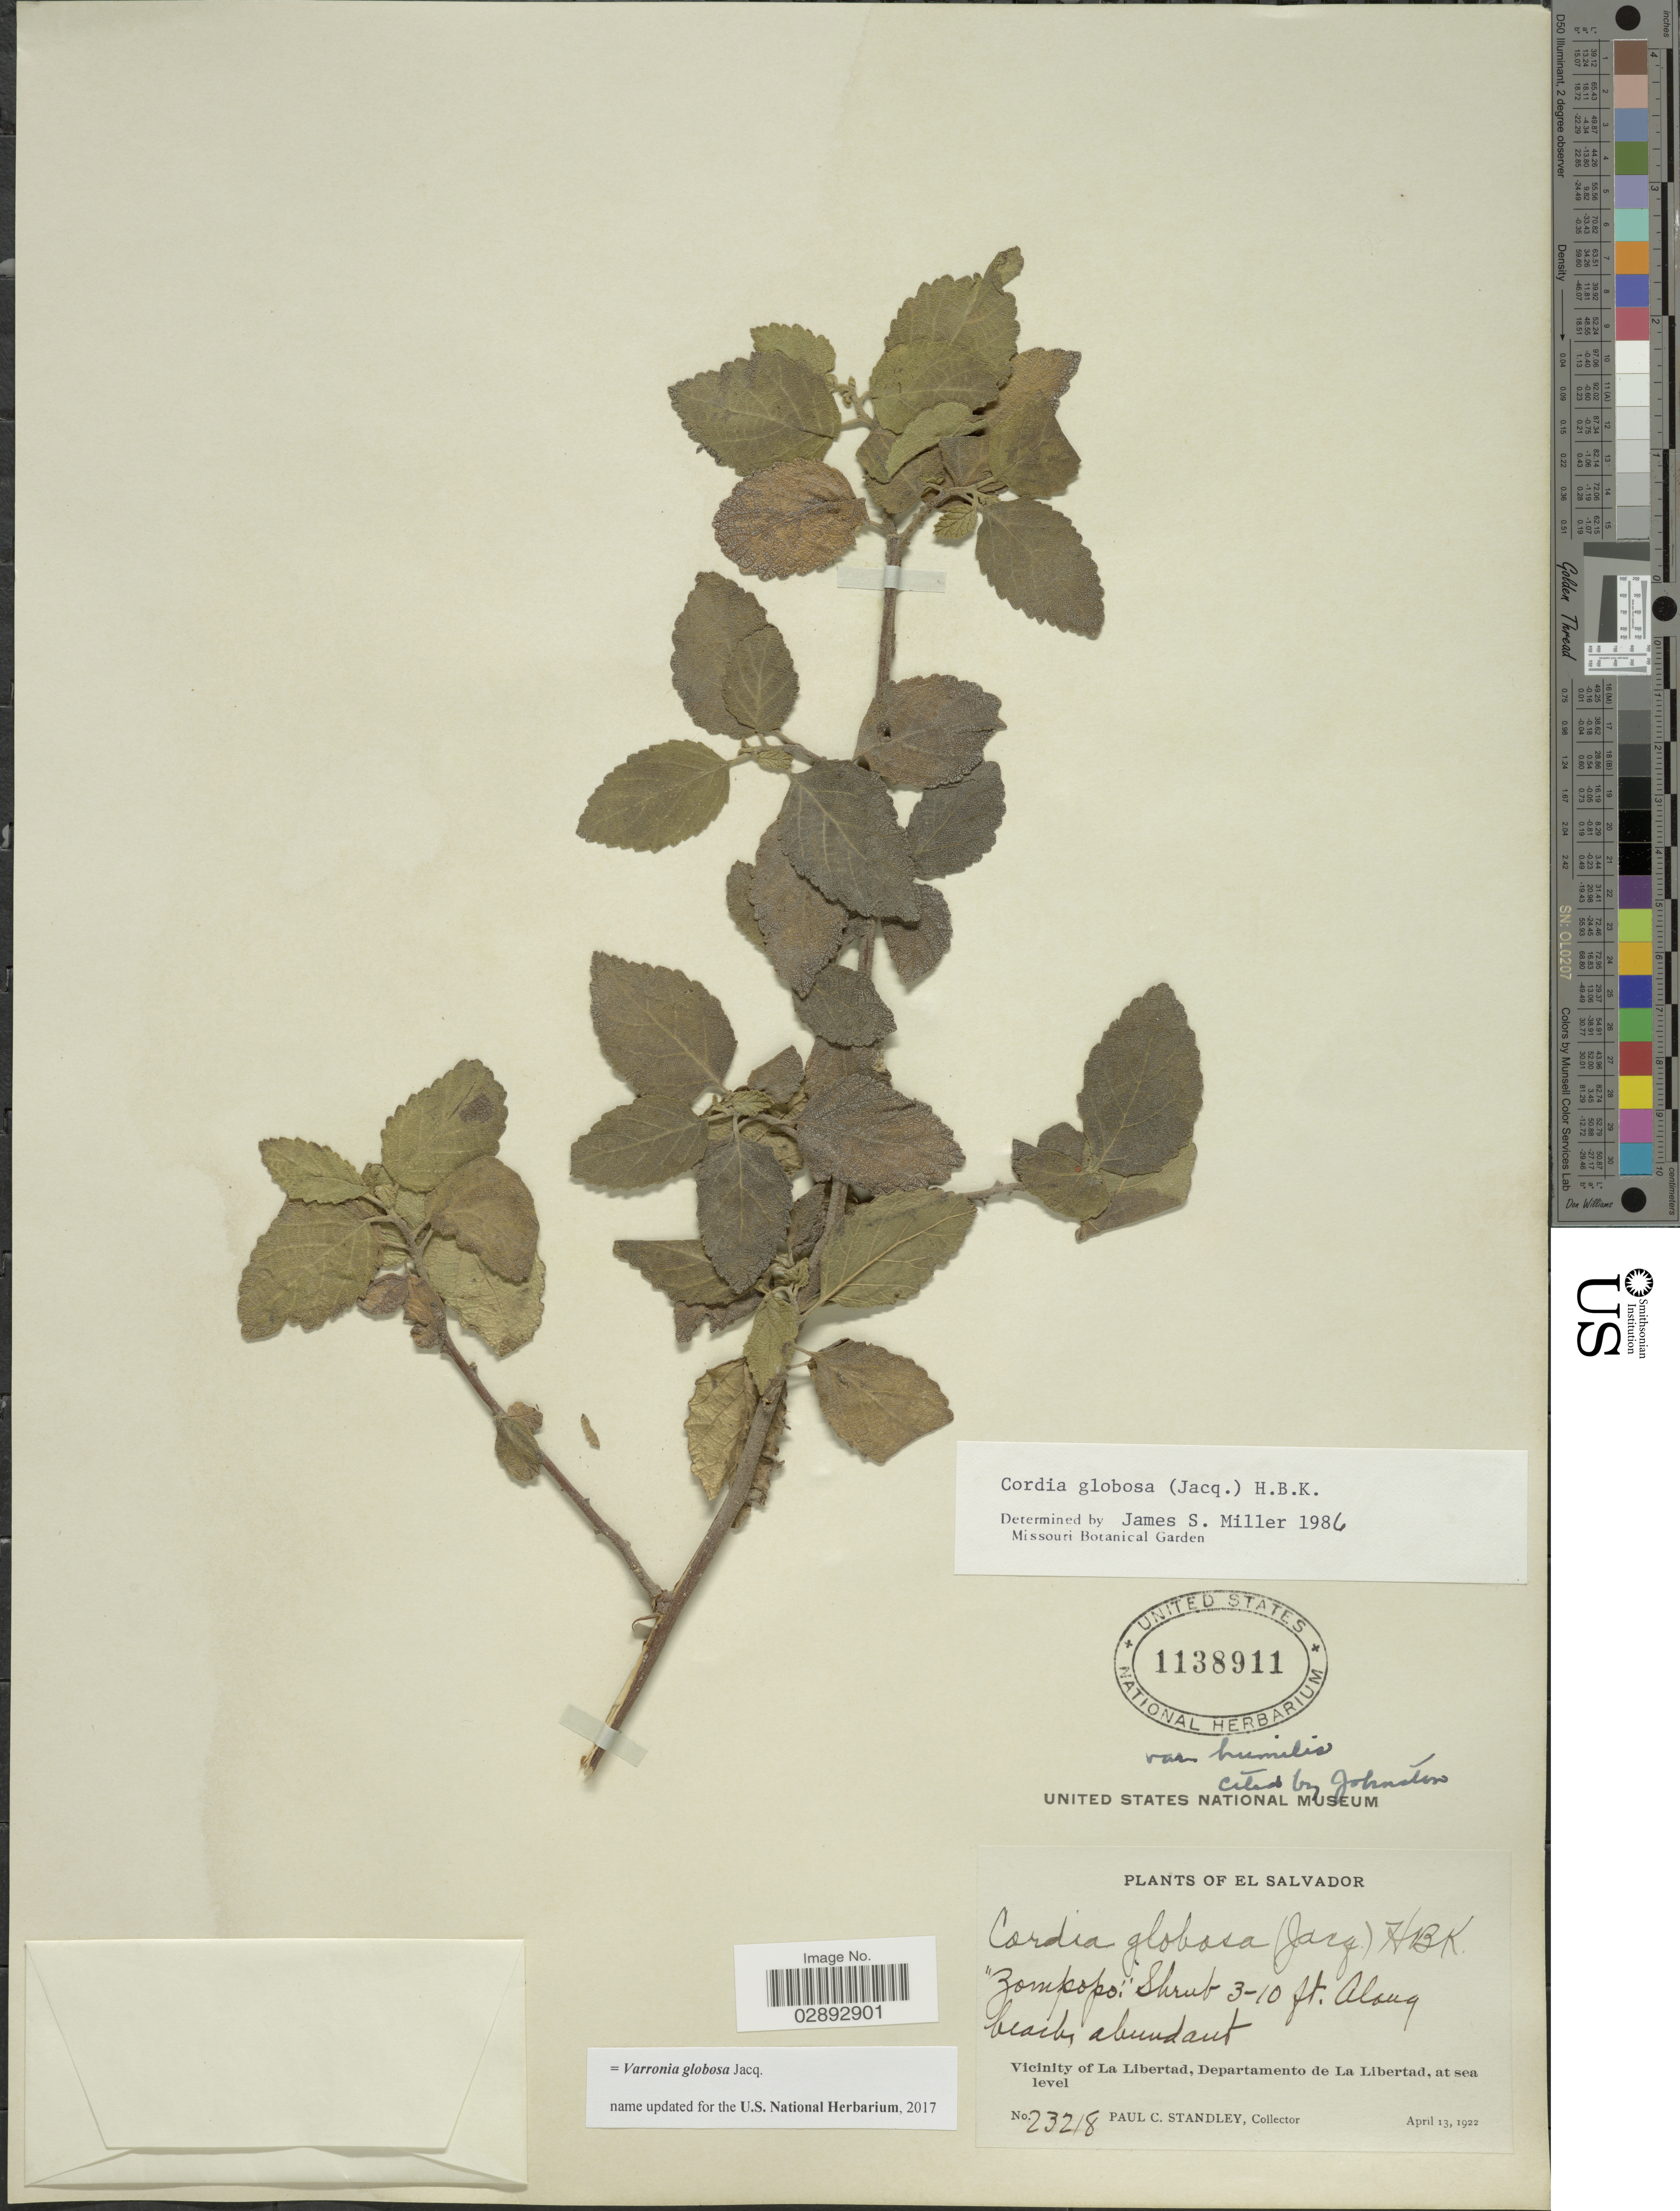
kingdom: Plantae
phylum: Tracheophyta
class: Magnoliopsida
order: Boraginales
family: Cordiaceae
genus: Varronia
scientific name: Varronia globosa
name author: Jacq.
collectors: P. C. Standley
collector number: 23218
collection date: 1922-04-13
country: El Salvador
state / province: La Libertad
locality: Vicinity of La Libertad, Departamento de La Libertad.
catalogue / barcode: US 1138911